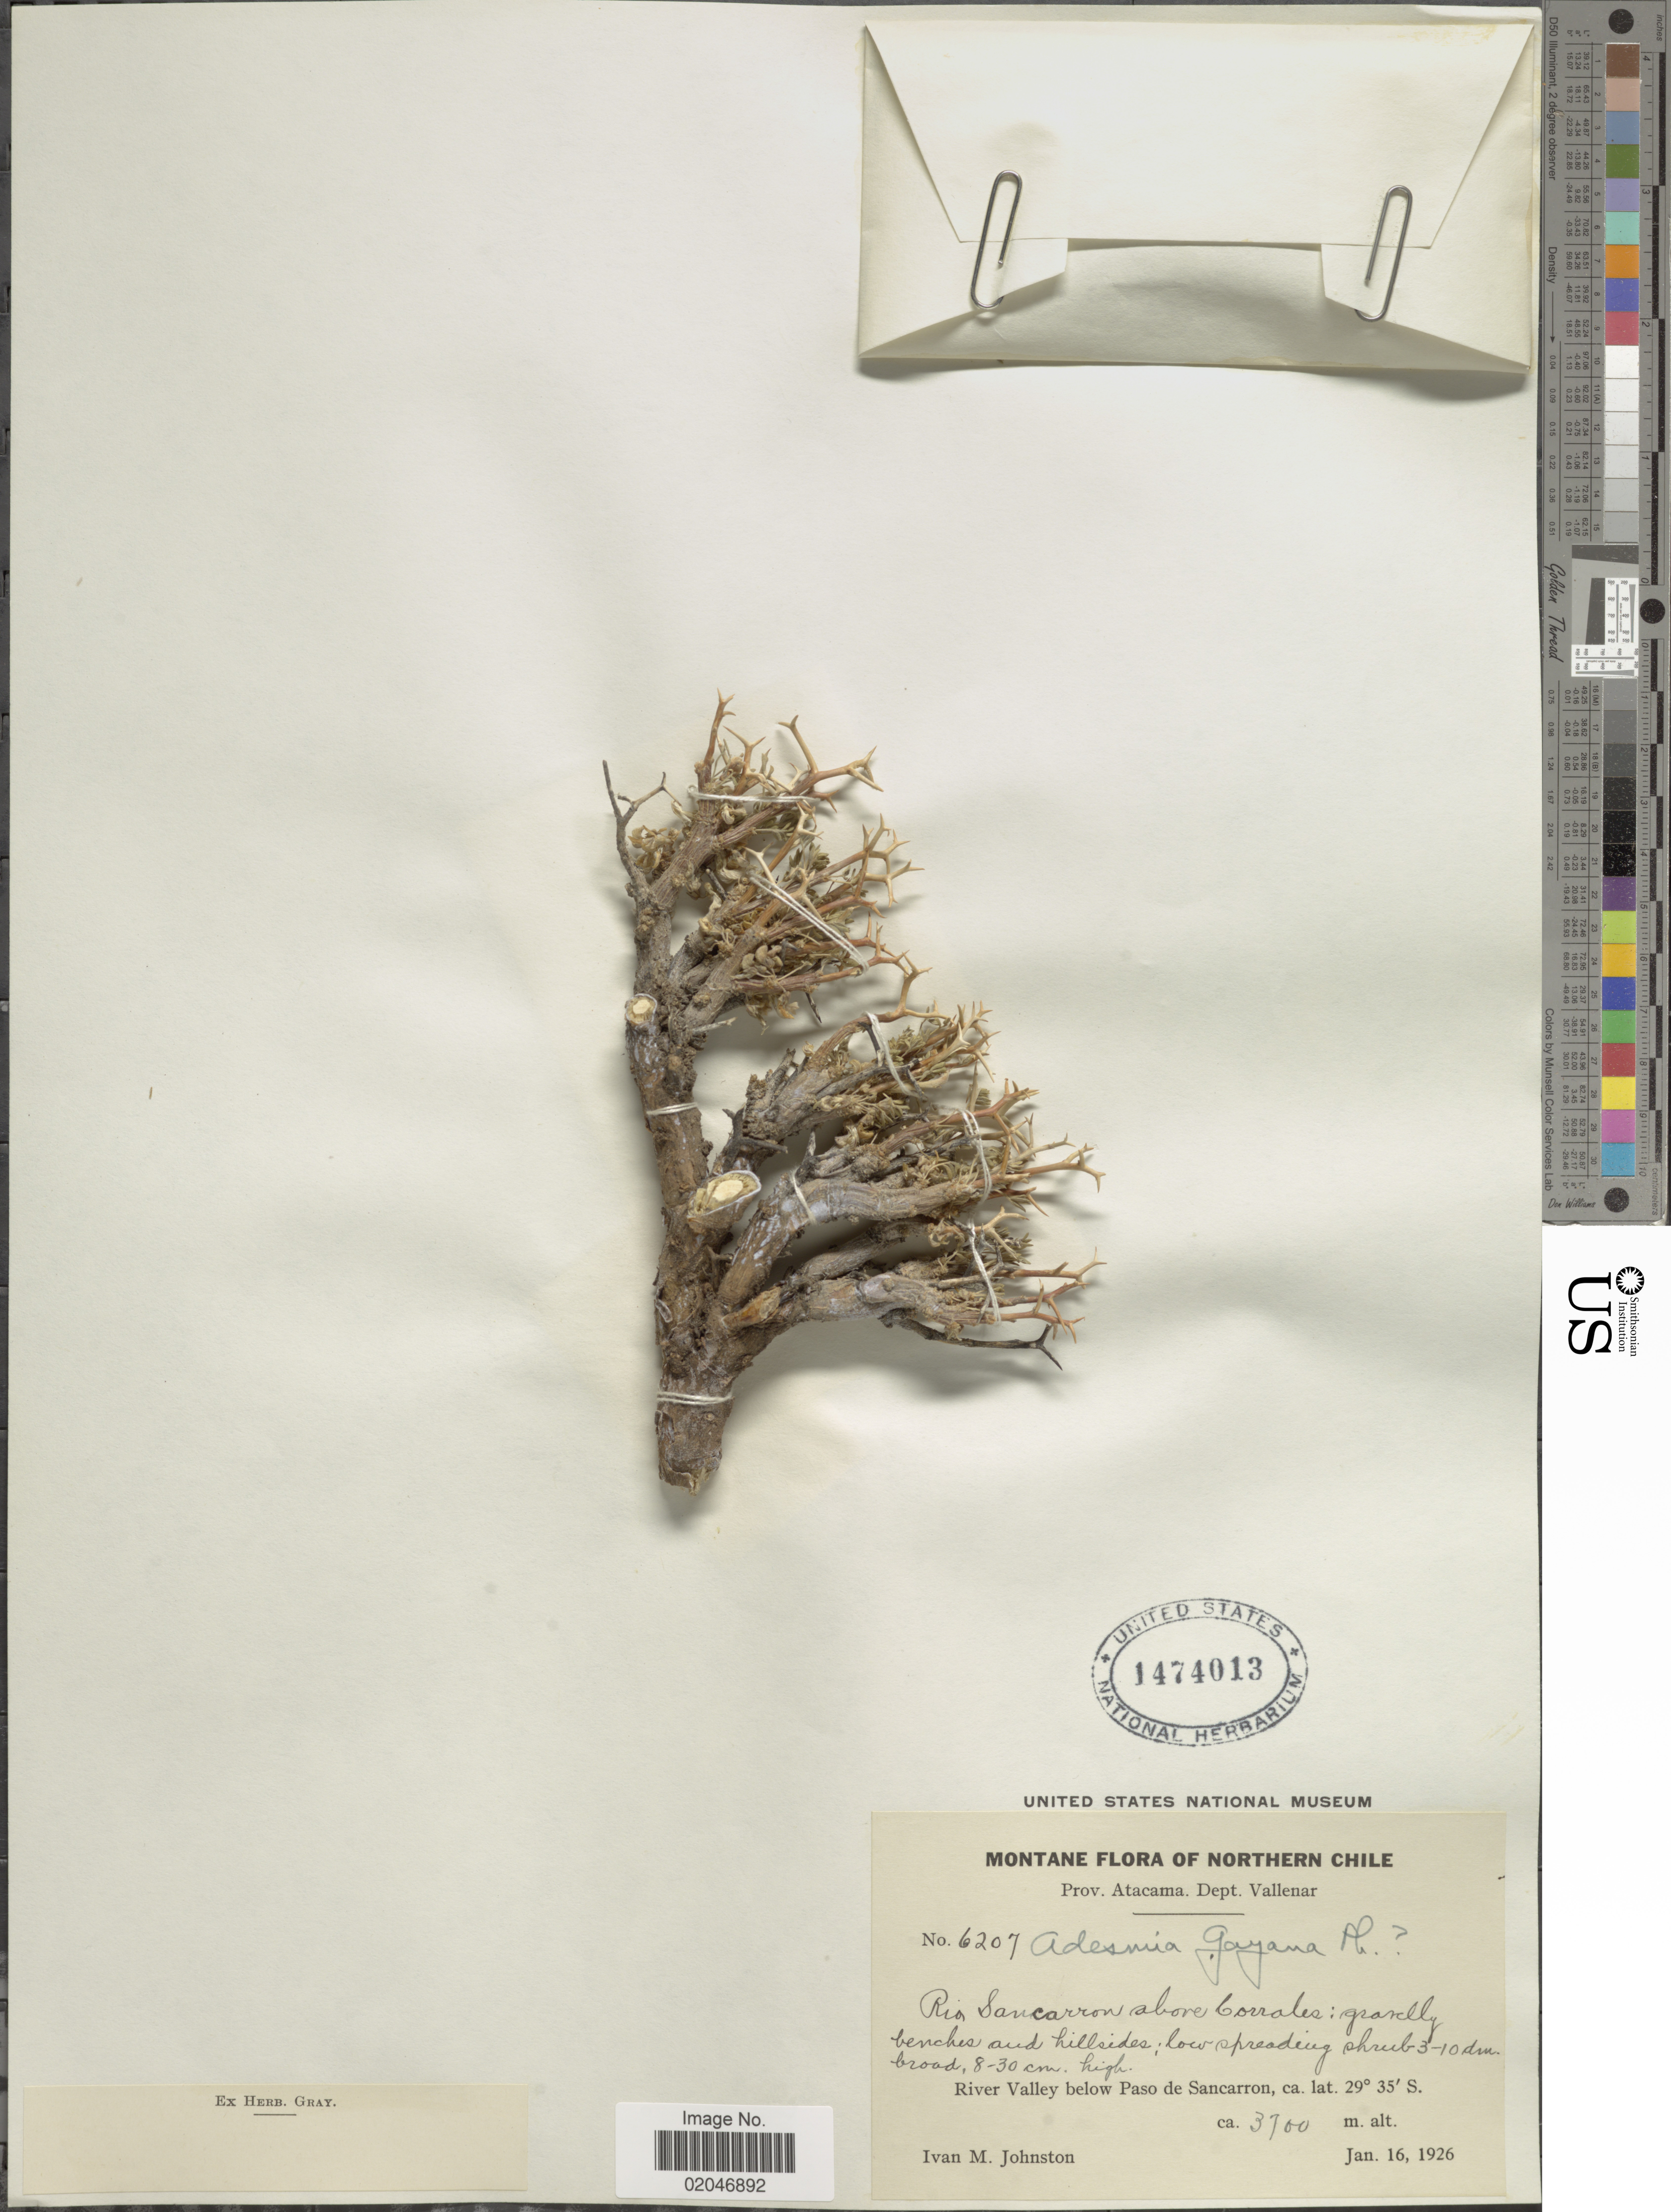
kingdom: Plantae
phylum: Tracheophyta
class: Magnoliopsida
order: Fabales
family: Fabaceae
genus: Adesmia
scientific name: Adesmia echinus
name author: C. Presl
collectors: I.M. Johnston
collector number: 6207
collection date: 1926-01-16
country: Chile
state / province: Atacama (III)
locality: Dept. Vallenar, River Valley below Paso de Sancarron, Northern Chile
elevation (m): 3700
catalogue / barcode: US 1474013